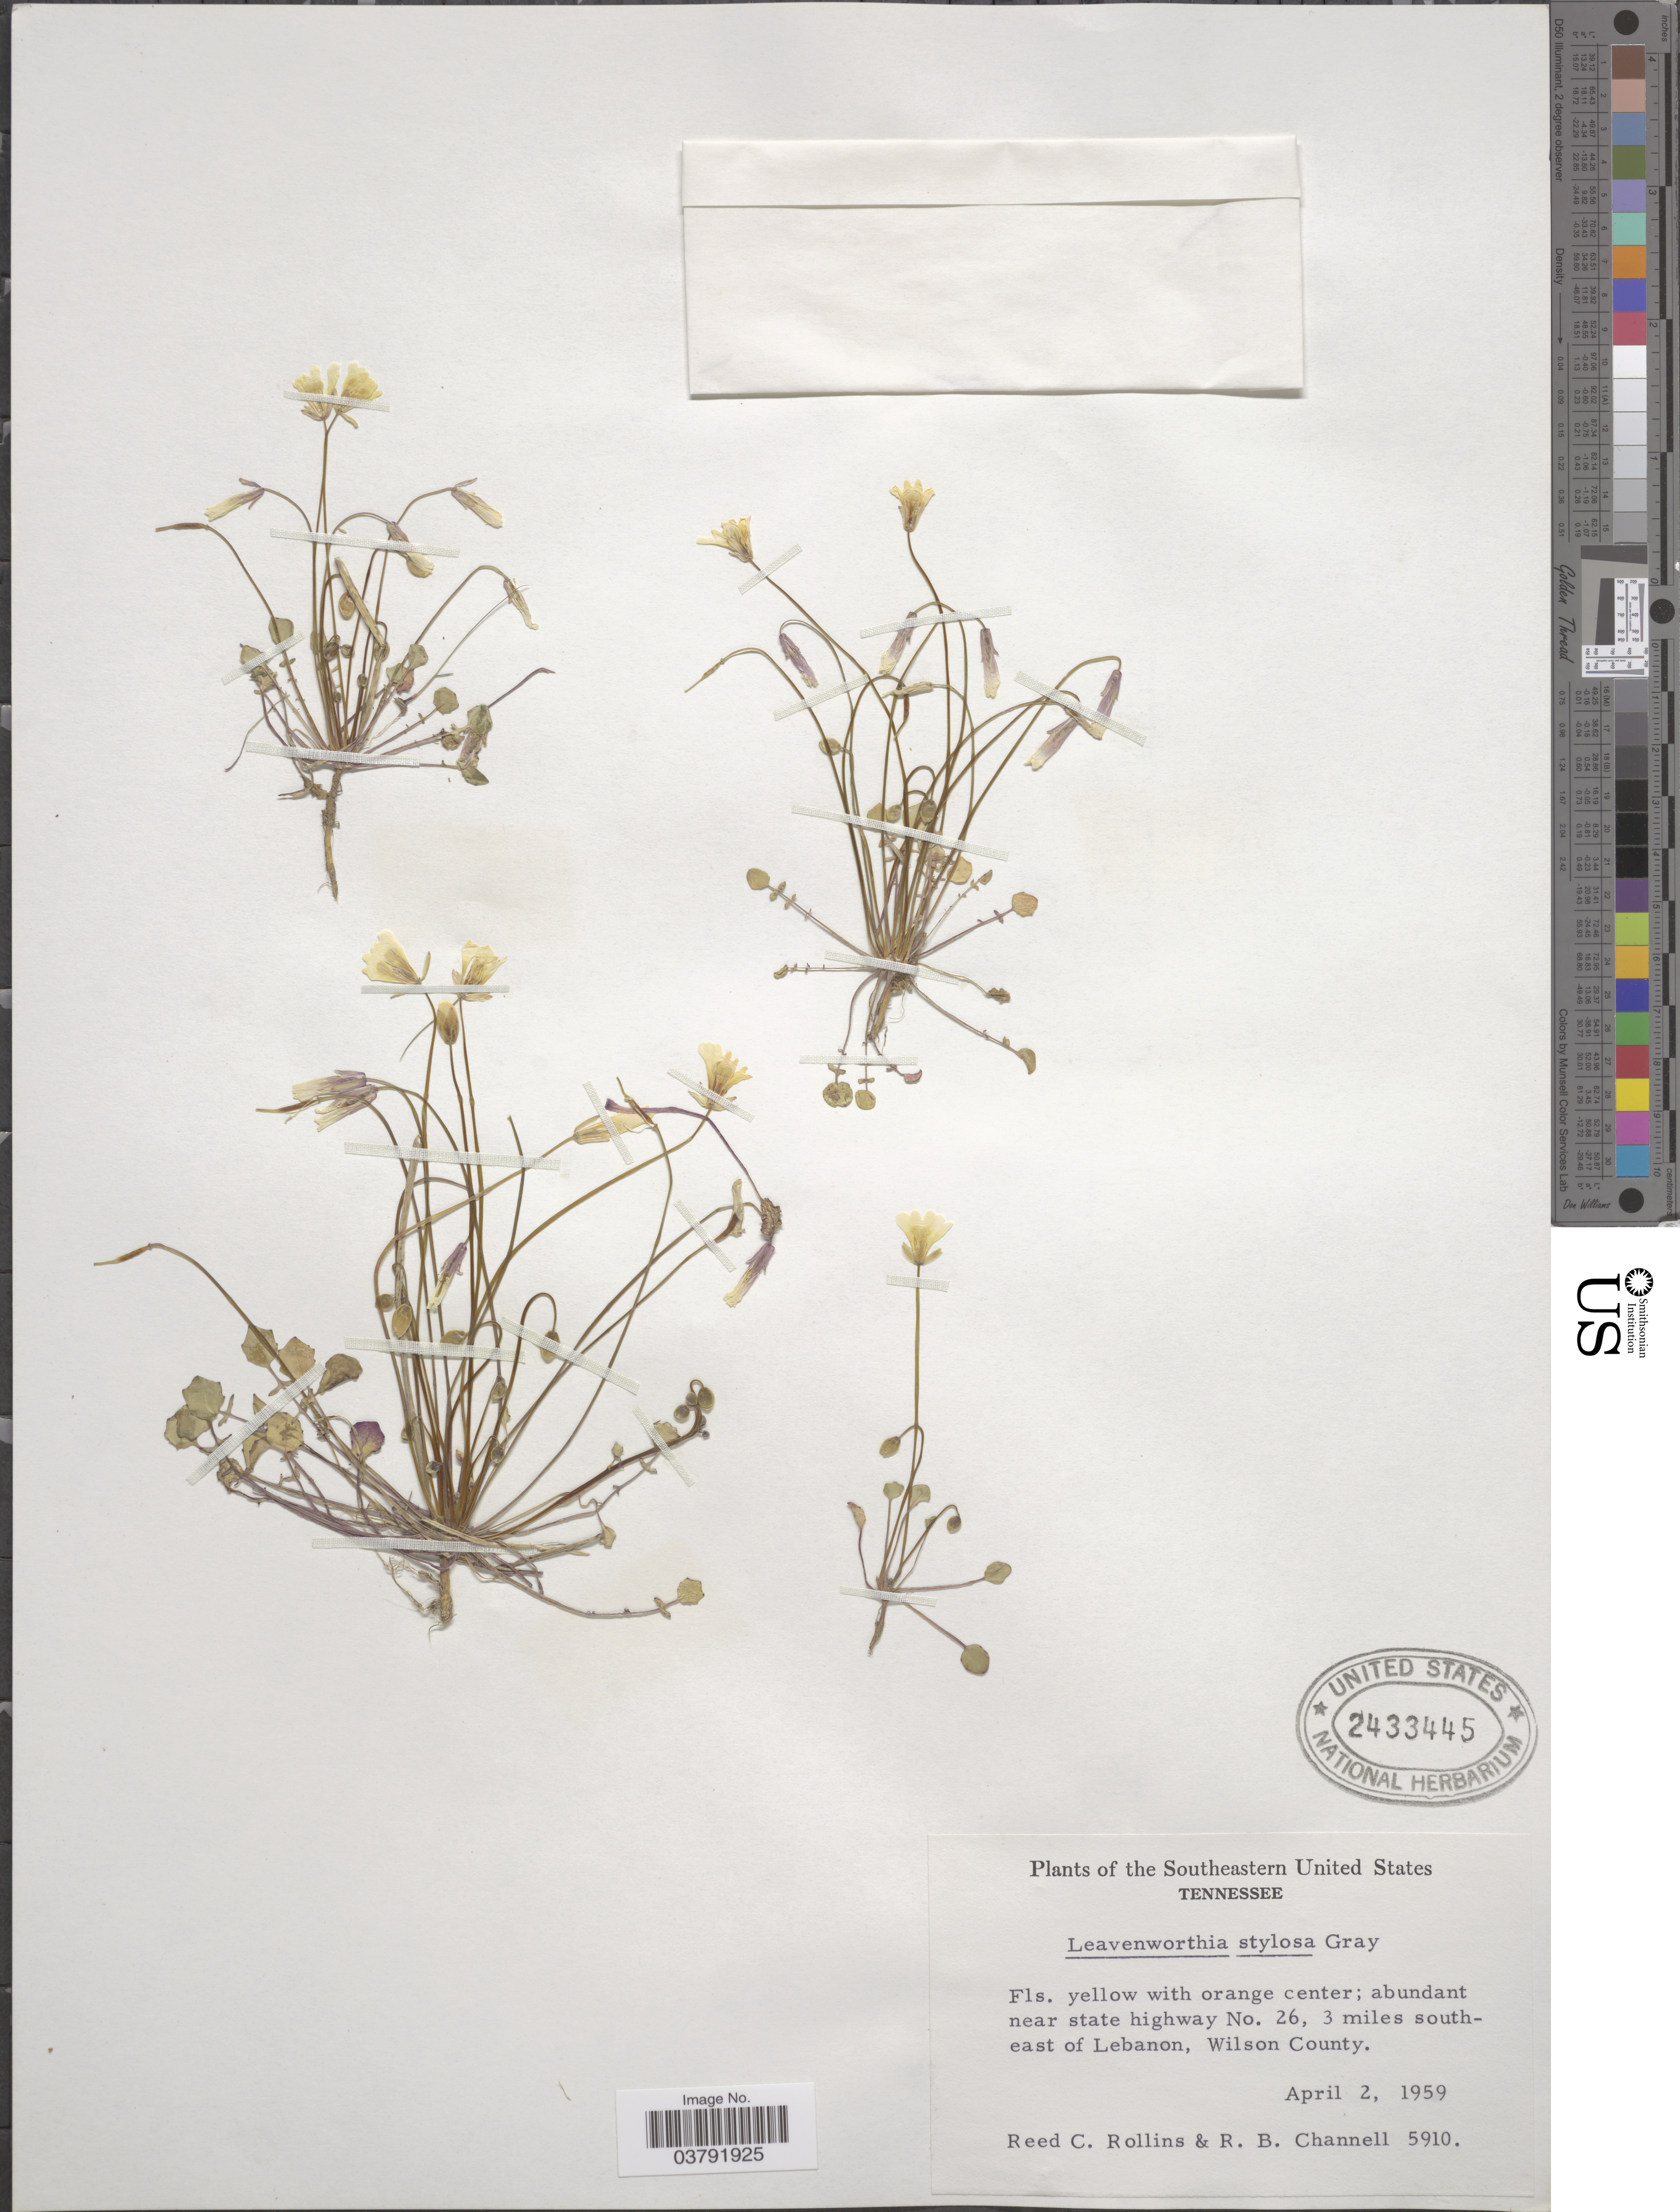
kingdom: Plantae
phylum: Tracheophyta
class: Magnoliopsida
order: Brassicales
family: Brassicaceae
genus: Leavenworthia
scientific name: Leavenworthia stylosa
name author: A. Gray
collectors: R. C. Rollins & R. B. Channell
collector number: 5910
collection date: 1959-04-02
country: United States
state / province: Tennessee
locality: Southeastern United States. Near state highway No. 26, 3 miles southeast of Lebanon, Wilson County.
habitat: abundant near state highway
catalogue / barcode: US 2433445